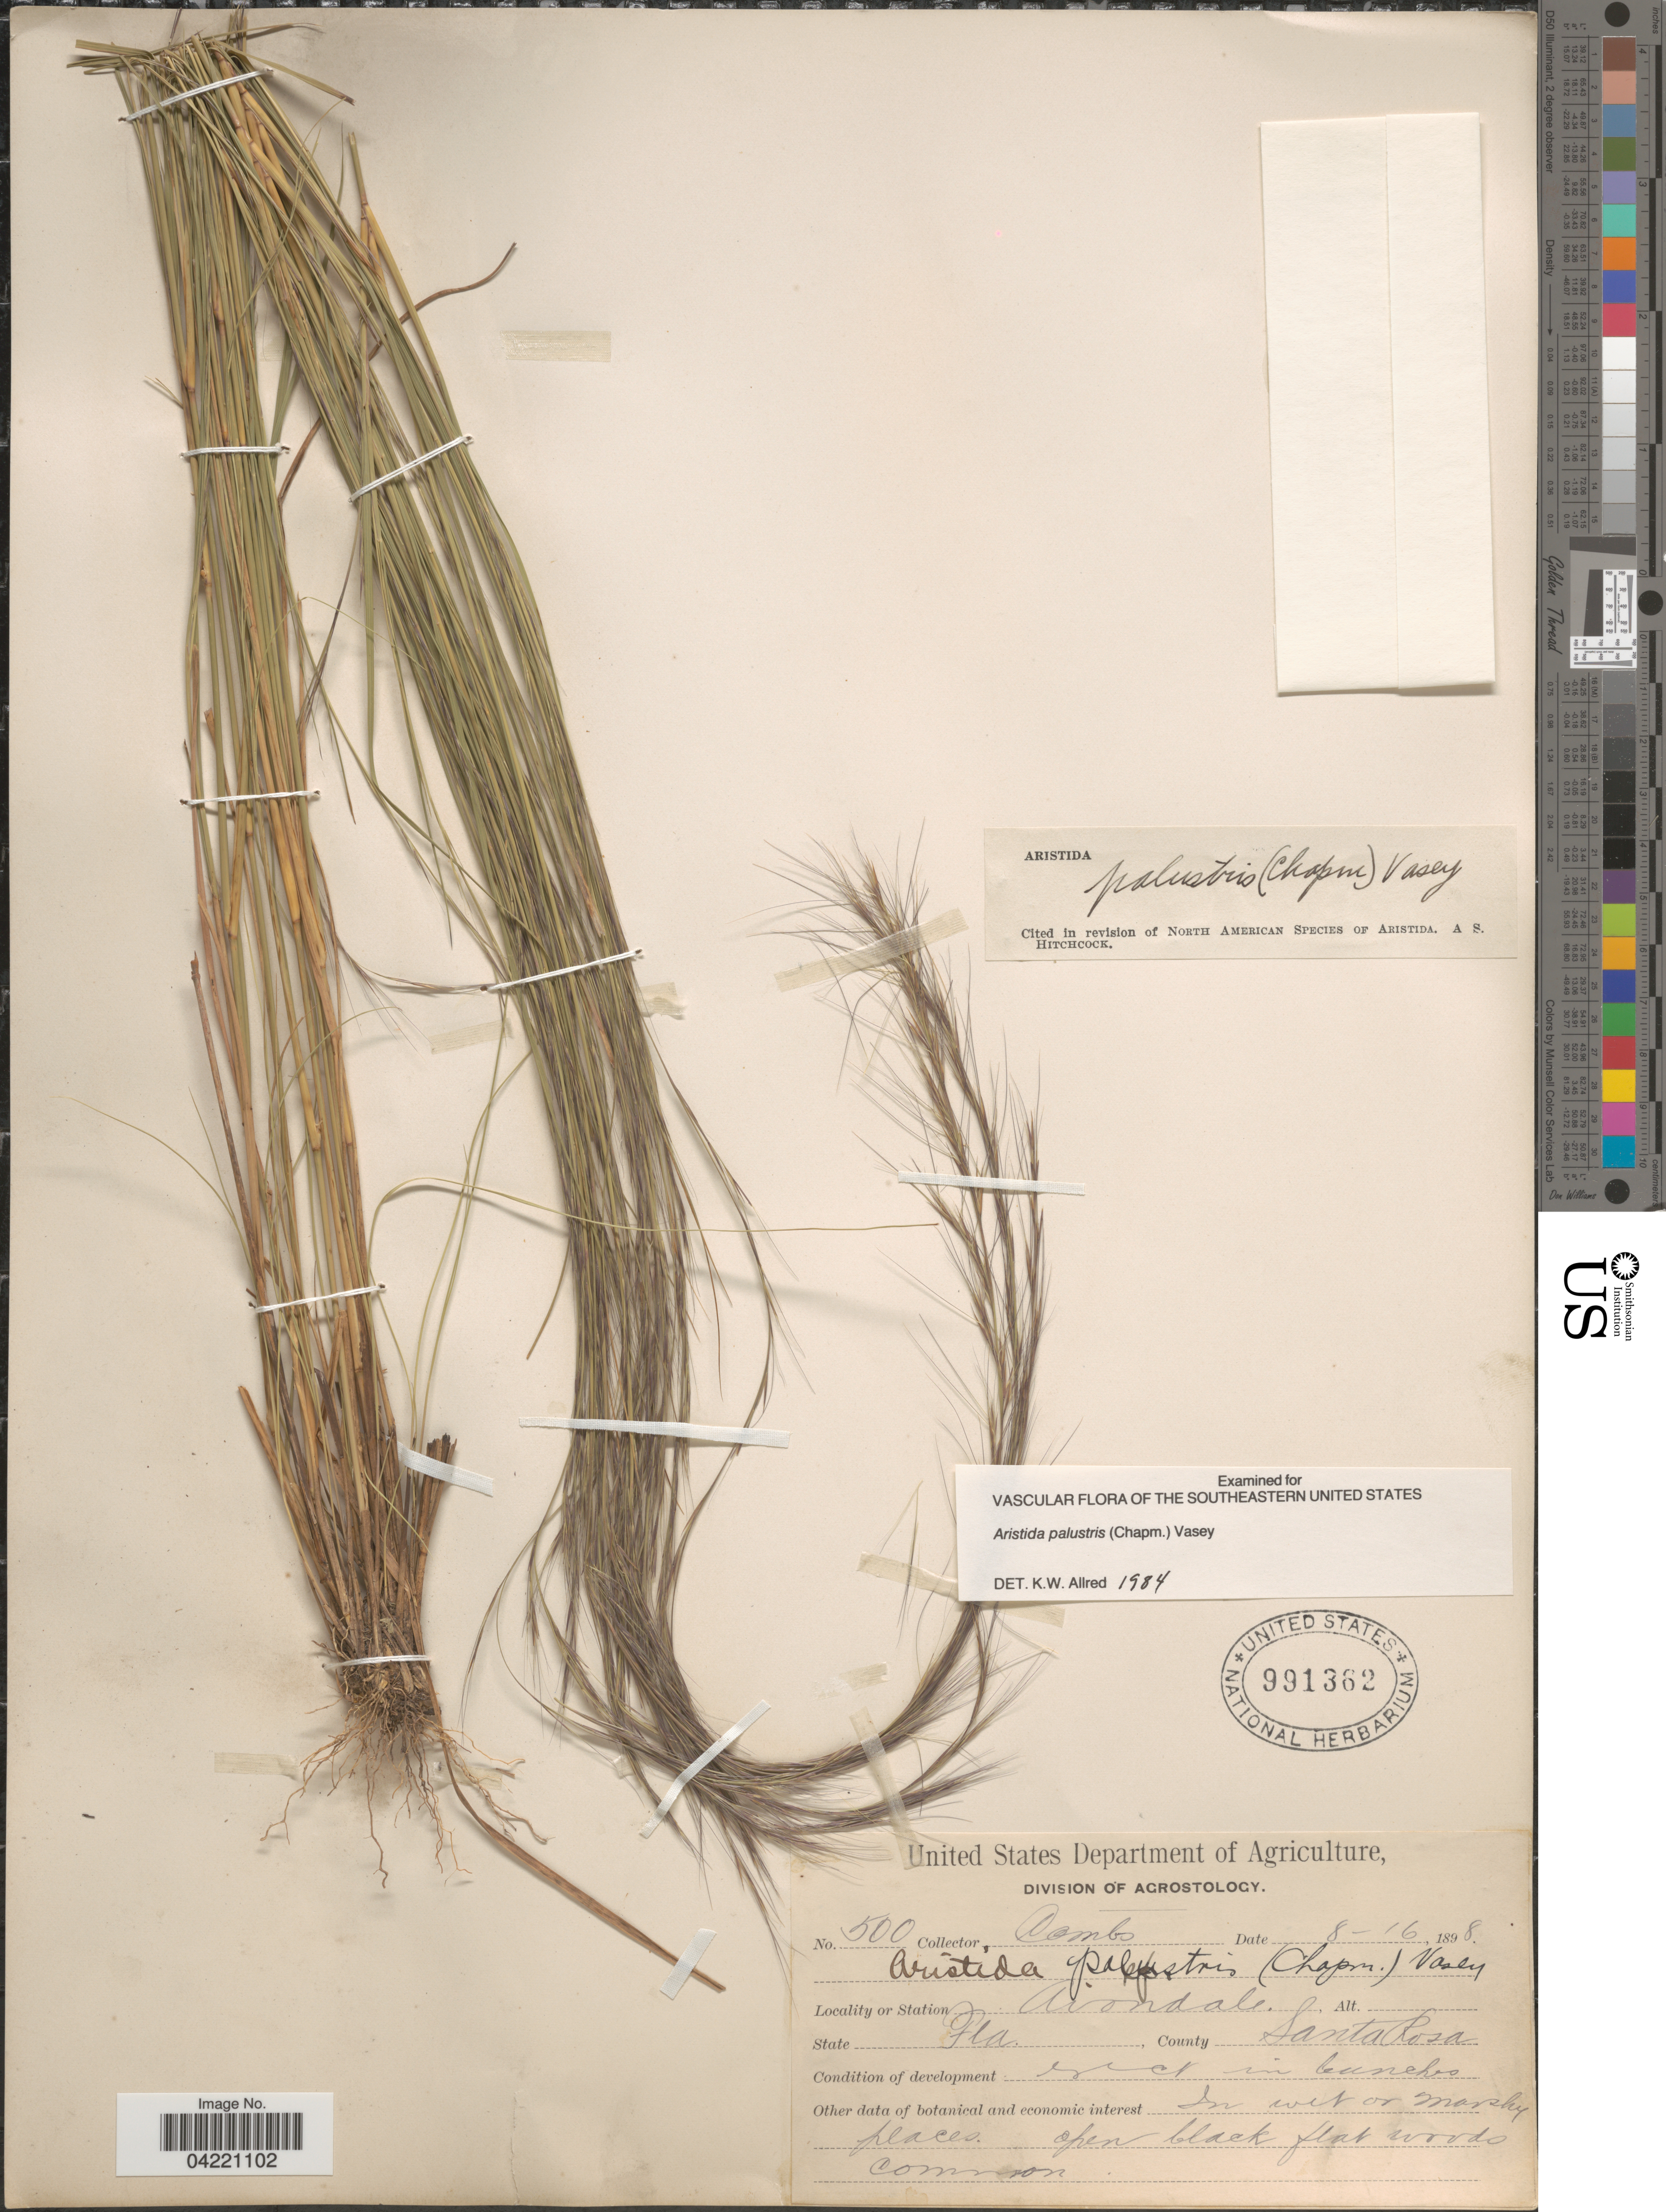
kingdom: Plantae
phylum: Tracheophyta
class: Liliopsida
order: Poales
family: Poaceae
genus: Aristida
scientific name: Aristida palustris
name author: (Chapm.) Vasey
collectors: -. Combs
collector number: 500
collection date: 1898-08-16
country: United States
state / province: Florida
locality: Station Avondale. County Santa Rosa.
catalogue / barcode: US 991362